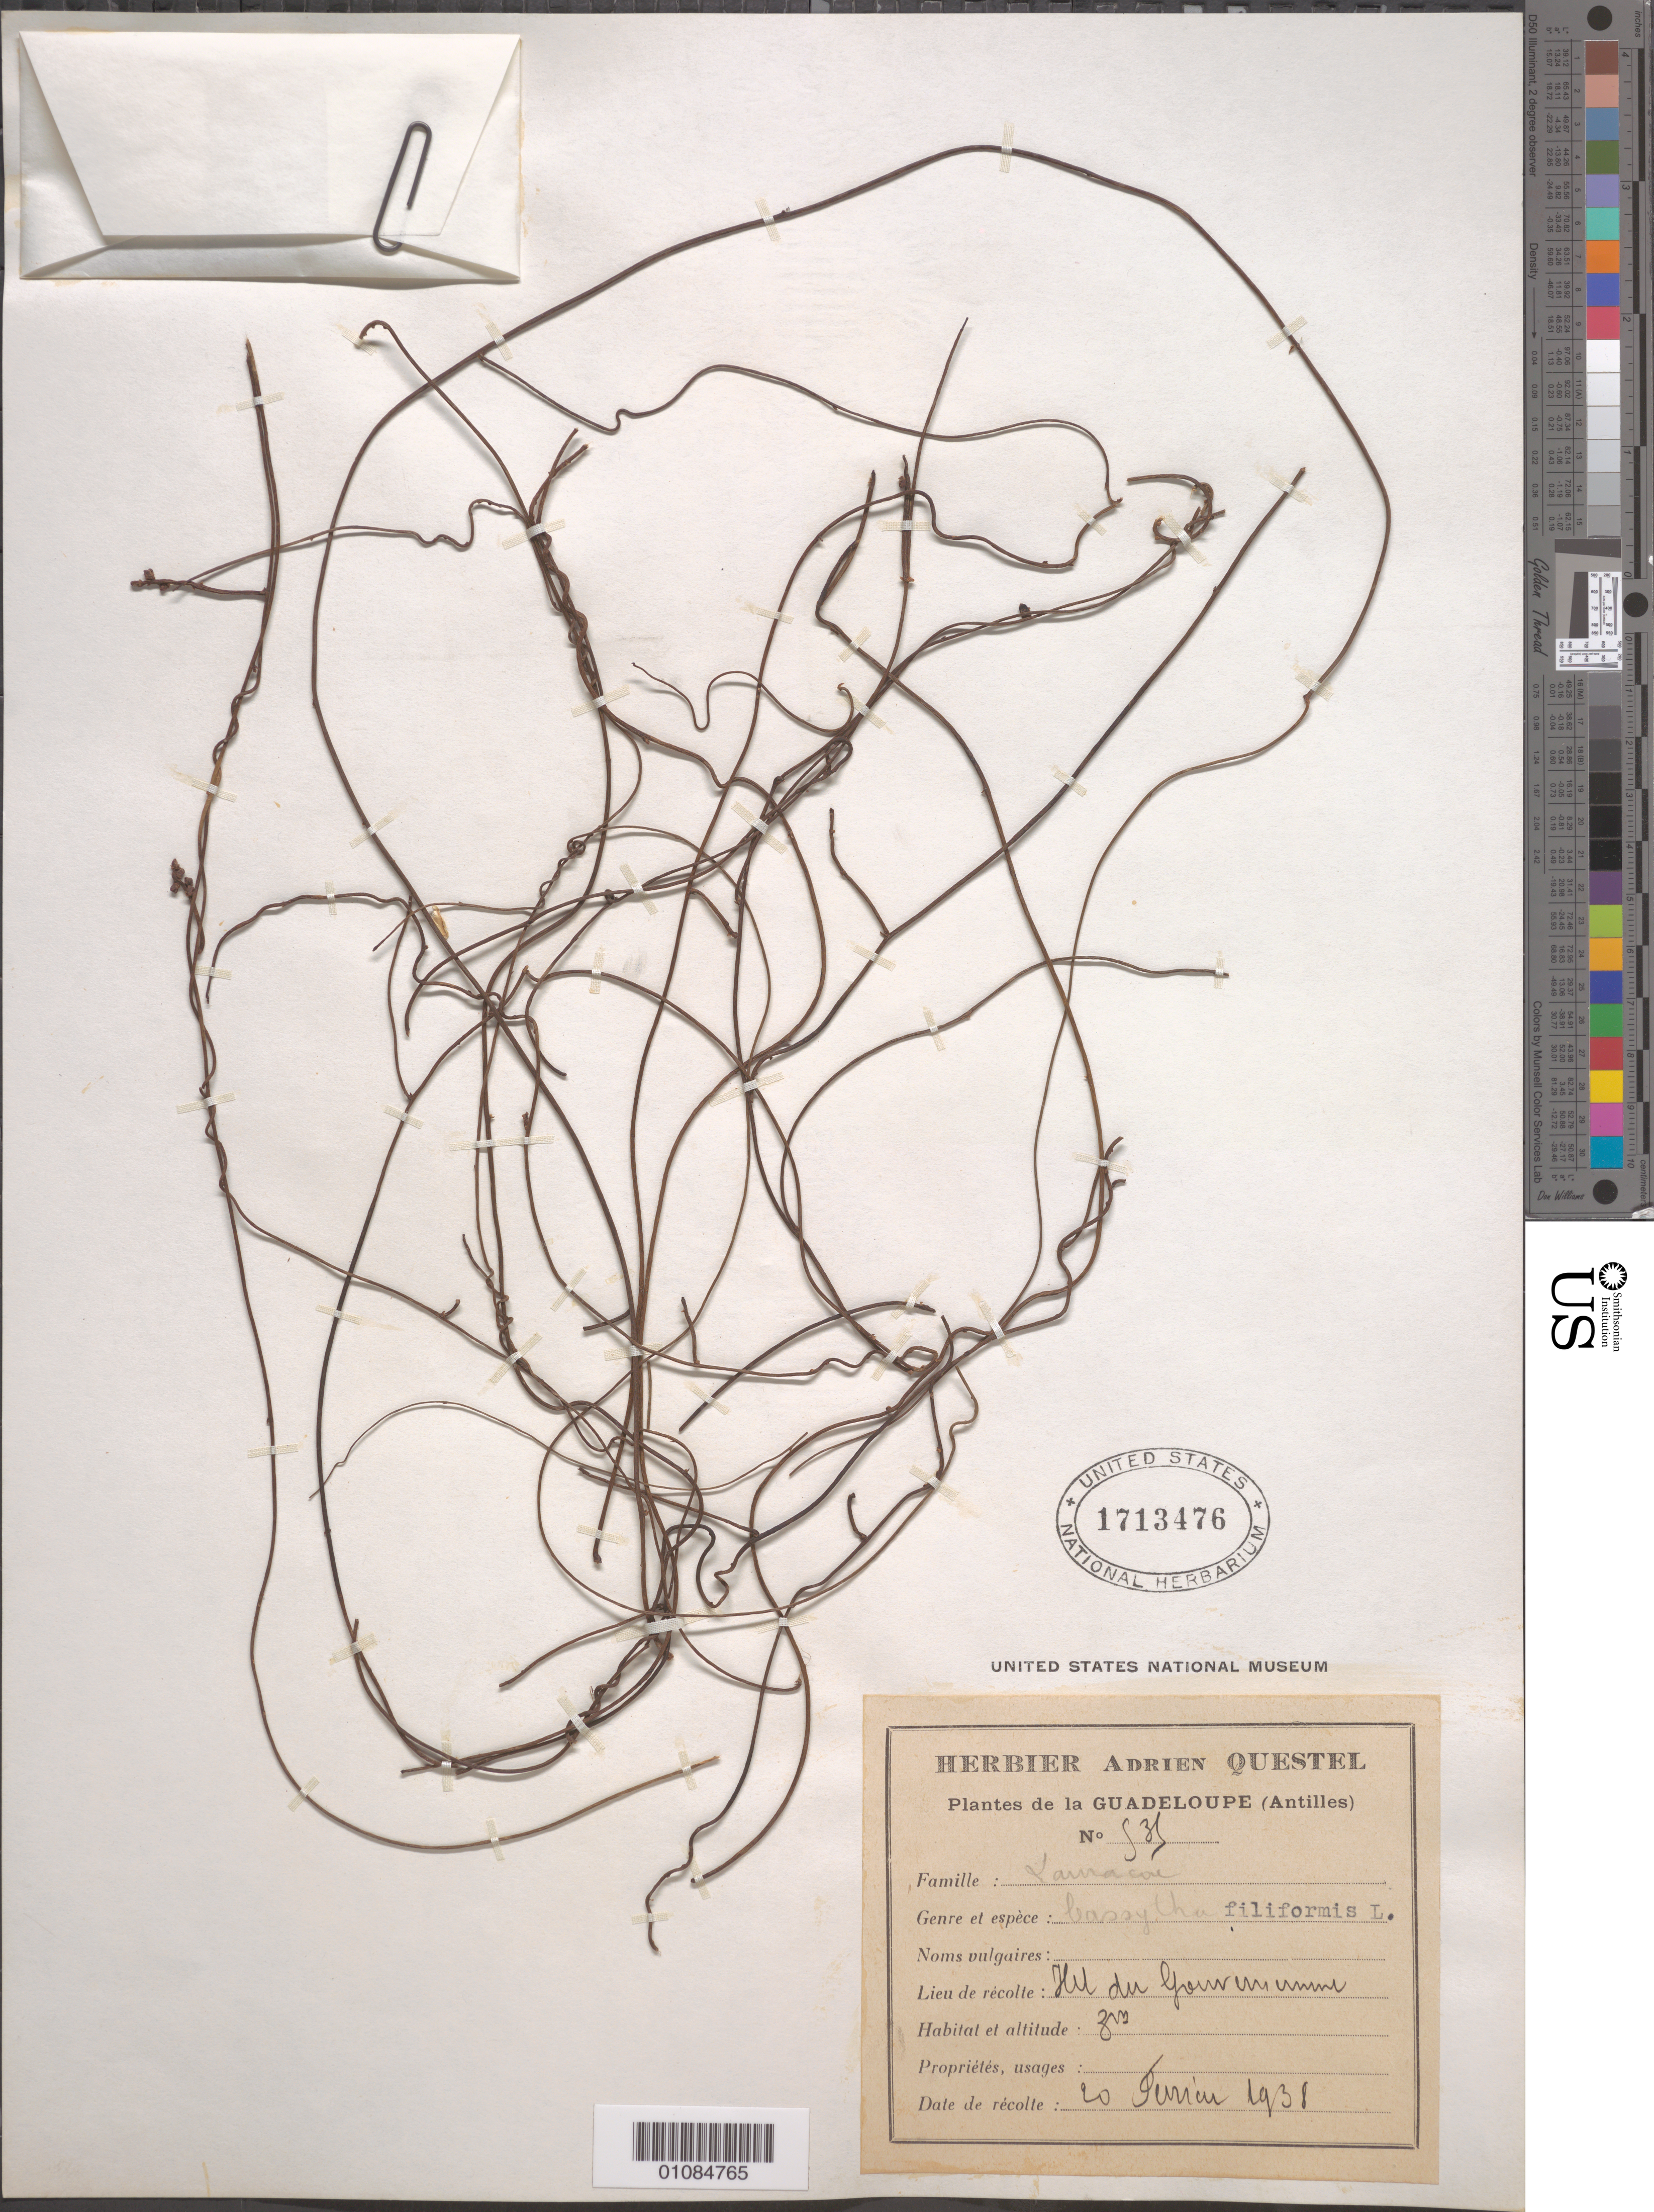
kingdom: Plantae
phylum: Tracheophyta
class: Magnoliopsida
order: Laurales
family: Lauraceae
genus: Cassytha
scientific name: Cassytha filiformis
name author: L.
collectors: A. Questel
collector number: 537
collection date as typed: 20 Feb 1938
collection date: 1938-02-20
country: Guadeloupe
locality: Hil du Grouveneumm (?)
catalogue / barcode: US 1713476